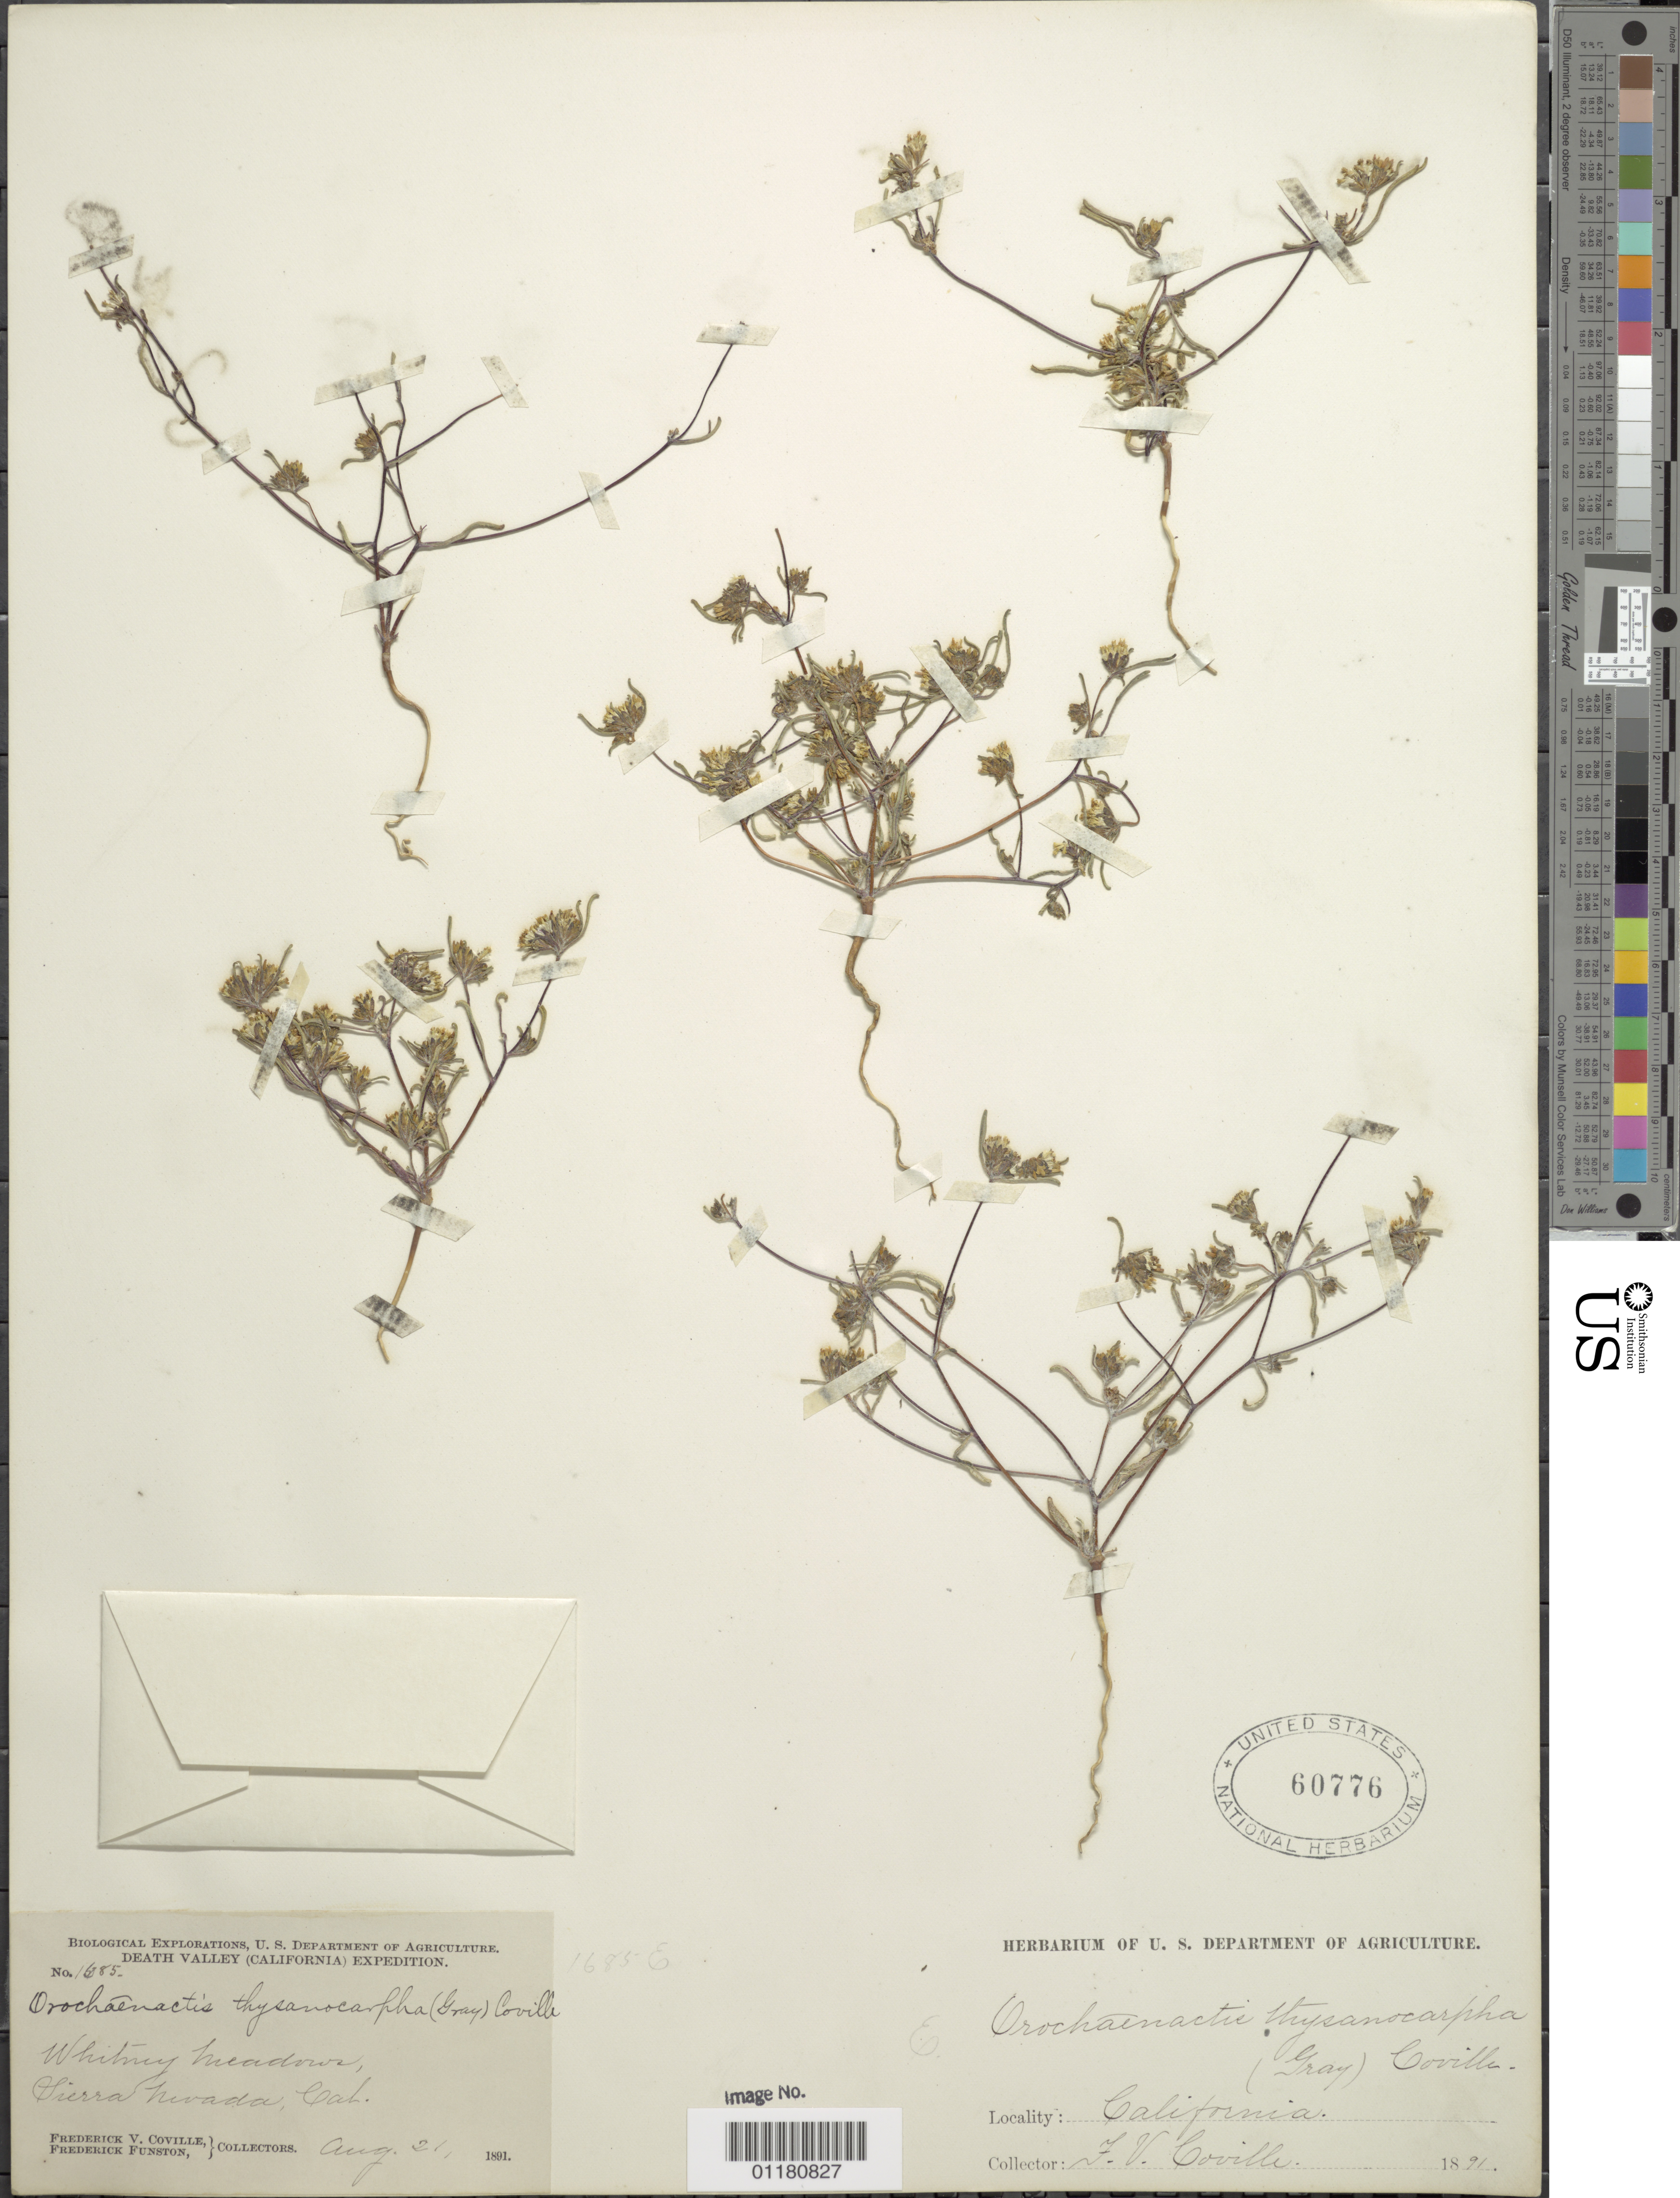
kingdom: Plantae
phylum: Tracheophyta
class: Magnoliopsida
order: Asterales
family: Asteraceae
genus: Orochaenactis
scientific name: Orochaenactis thysanocarpha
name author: (A. Gray) Coville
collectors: F. V. Coville & F. Funston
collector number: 1685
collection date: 1891-08-21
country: United States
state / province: California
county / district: Tulare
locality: Whitney meadow, Sierra Nevada.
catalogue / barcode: US 60776